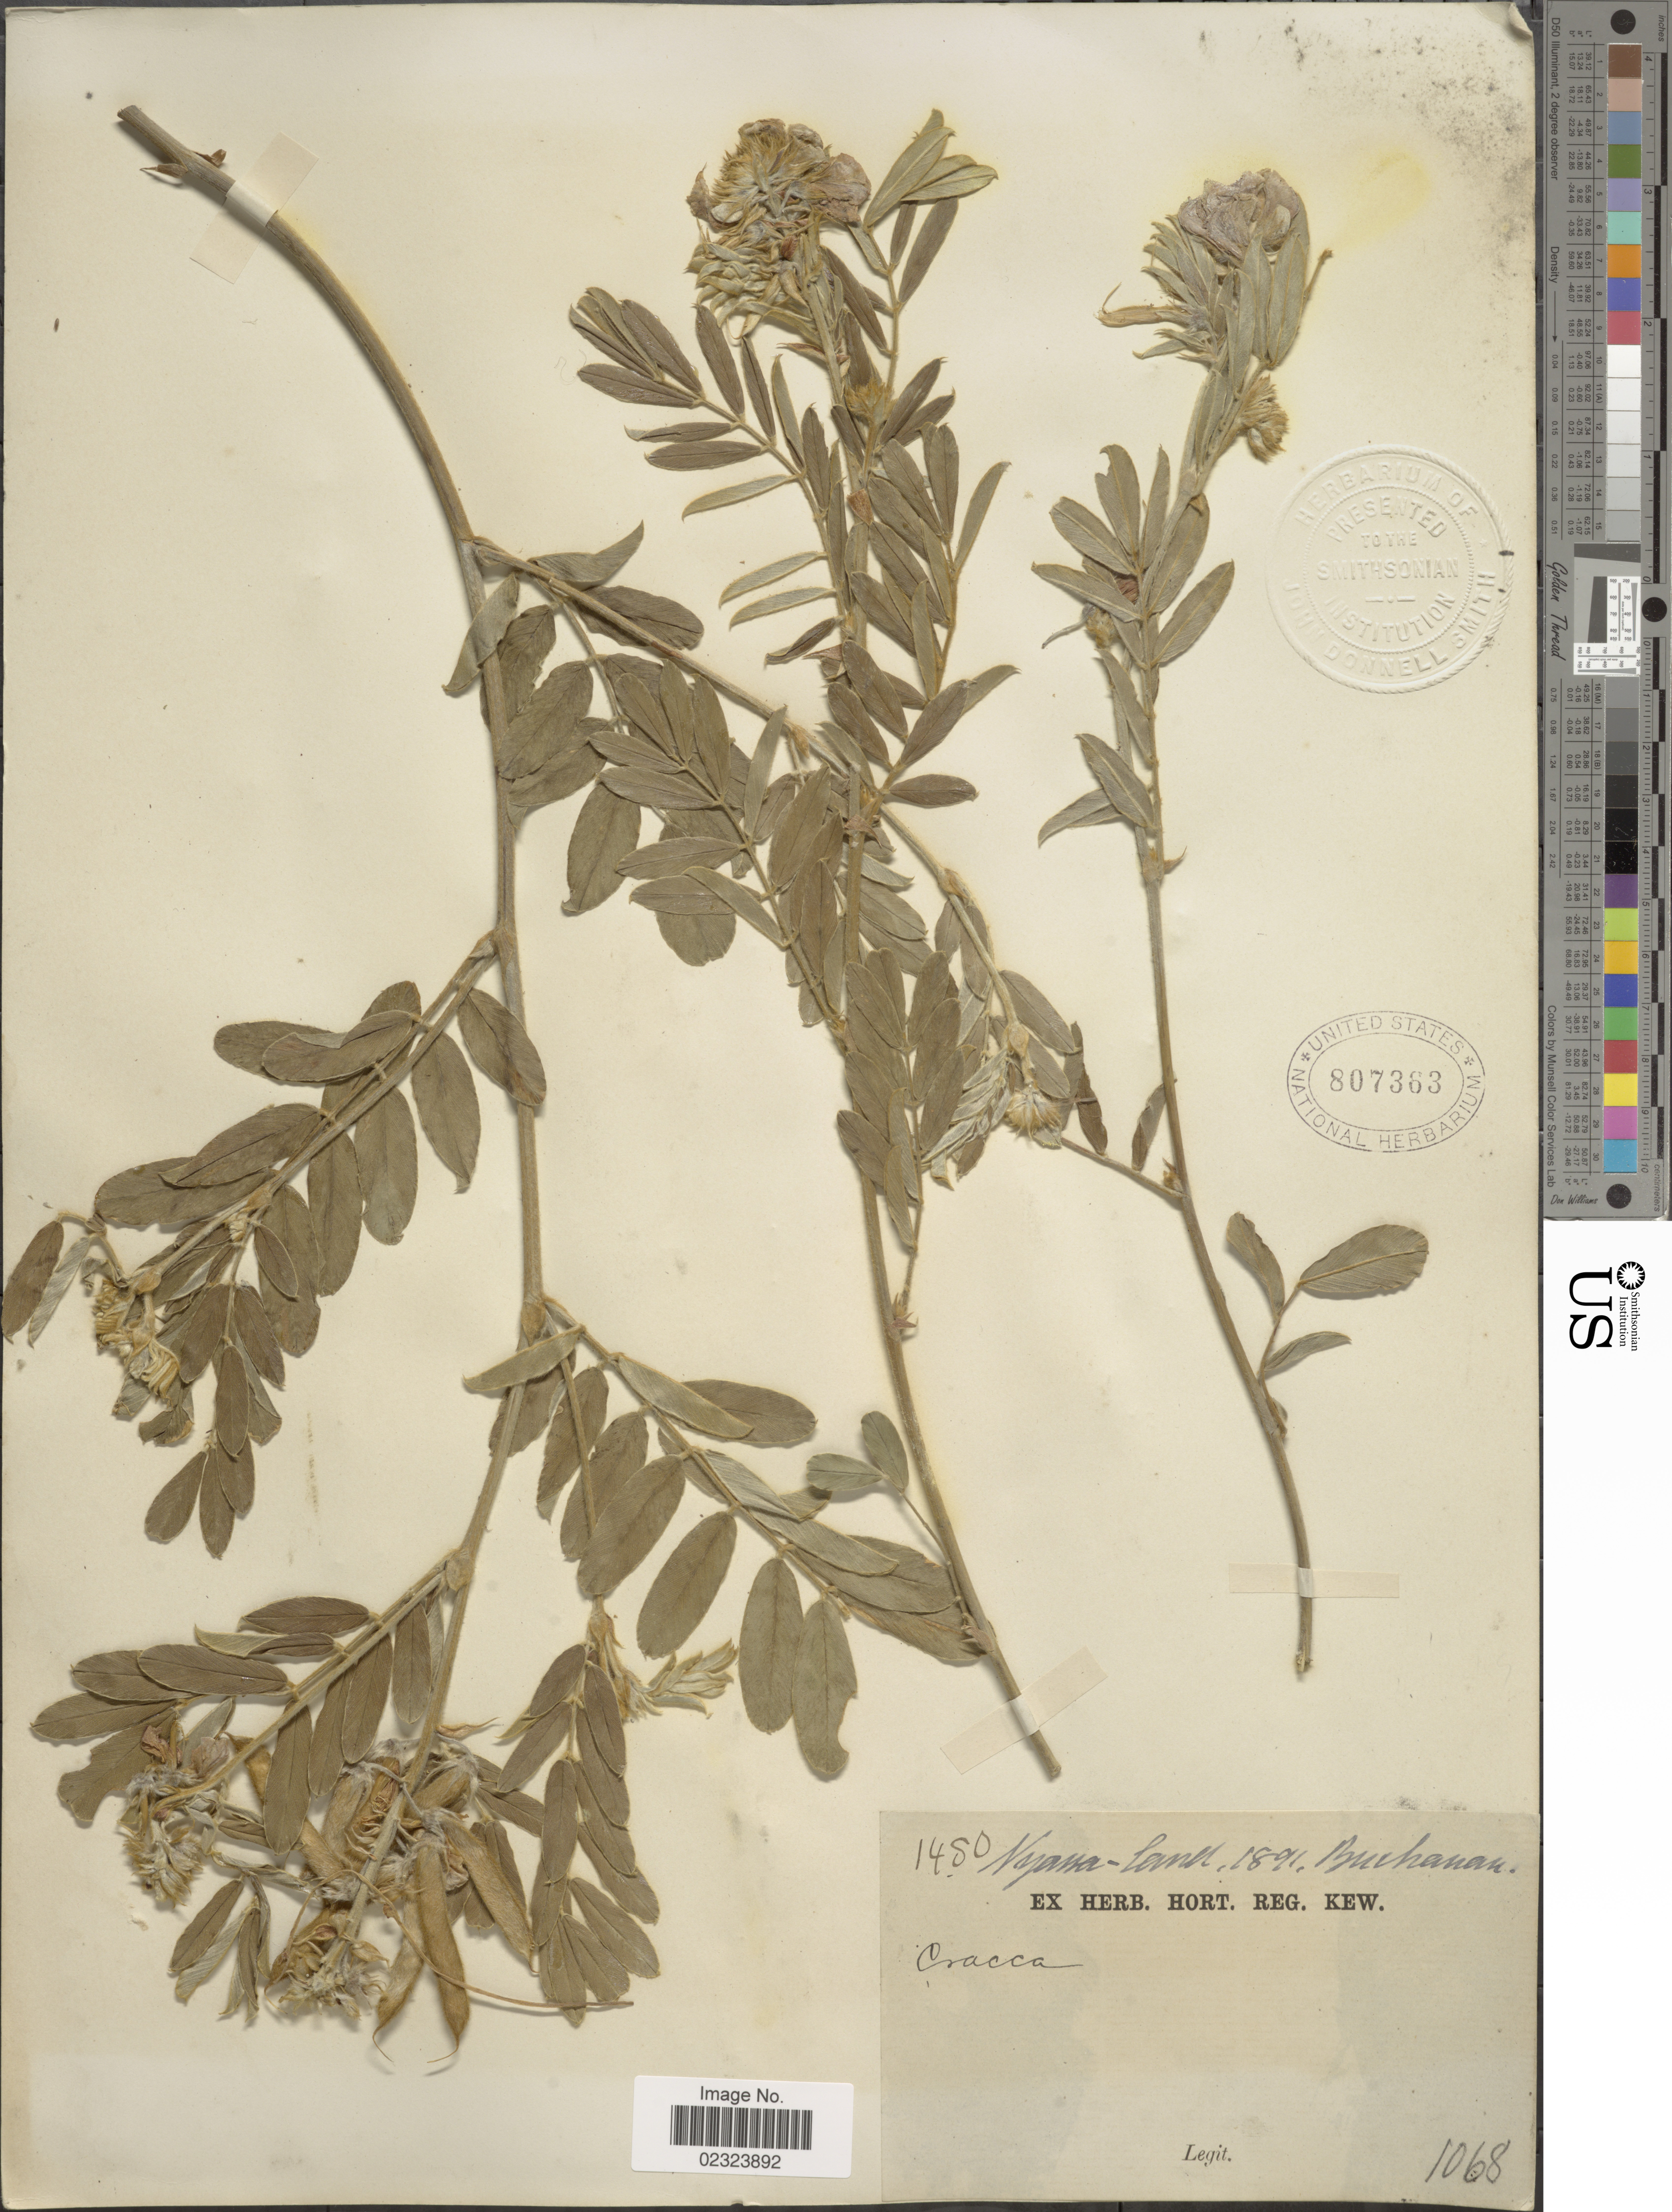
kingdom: Plantae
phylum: Tracheophyta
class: Magnoliopsida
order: Fabales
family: Fabaceae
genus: Tephrosia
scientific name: Tephrosia sp.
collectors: -. Buchanan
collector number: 1480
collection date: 1891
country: Malawi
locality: Nyassa-land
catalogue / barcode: US 807363